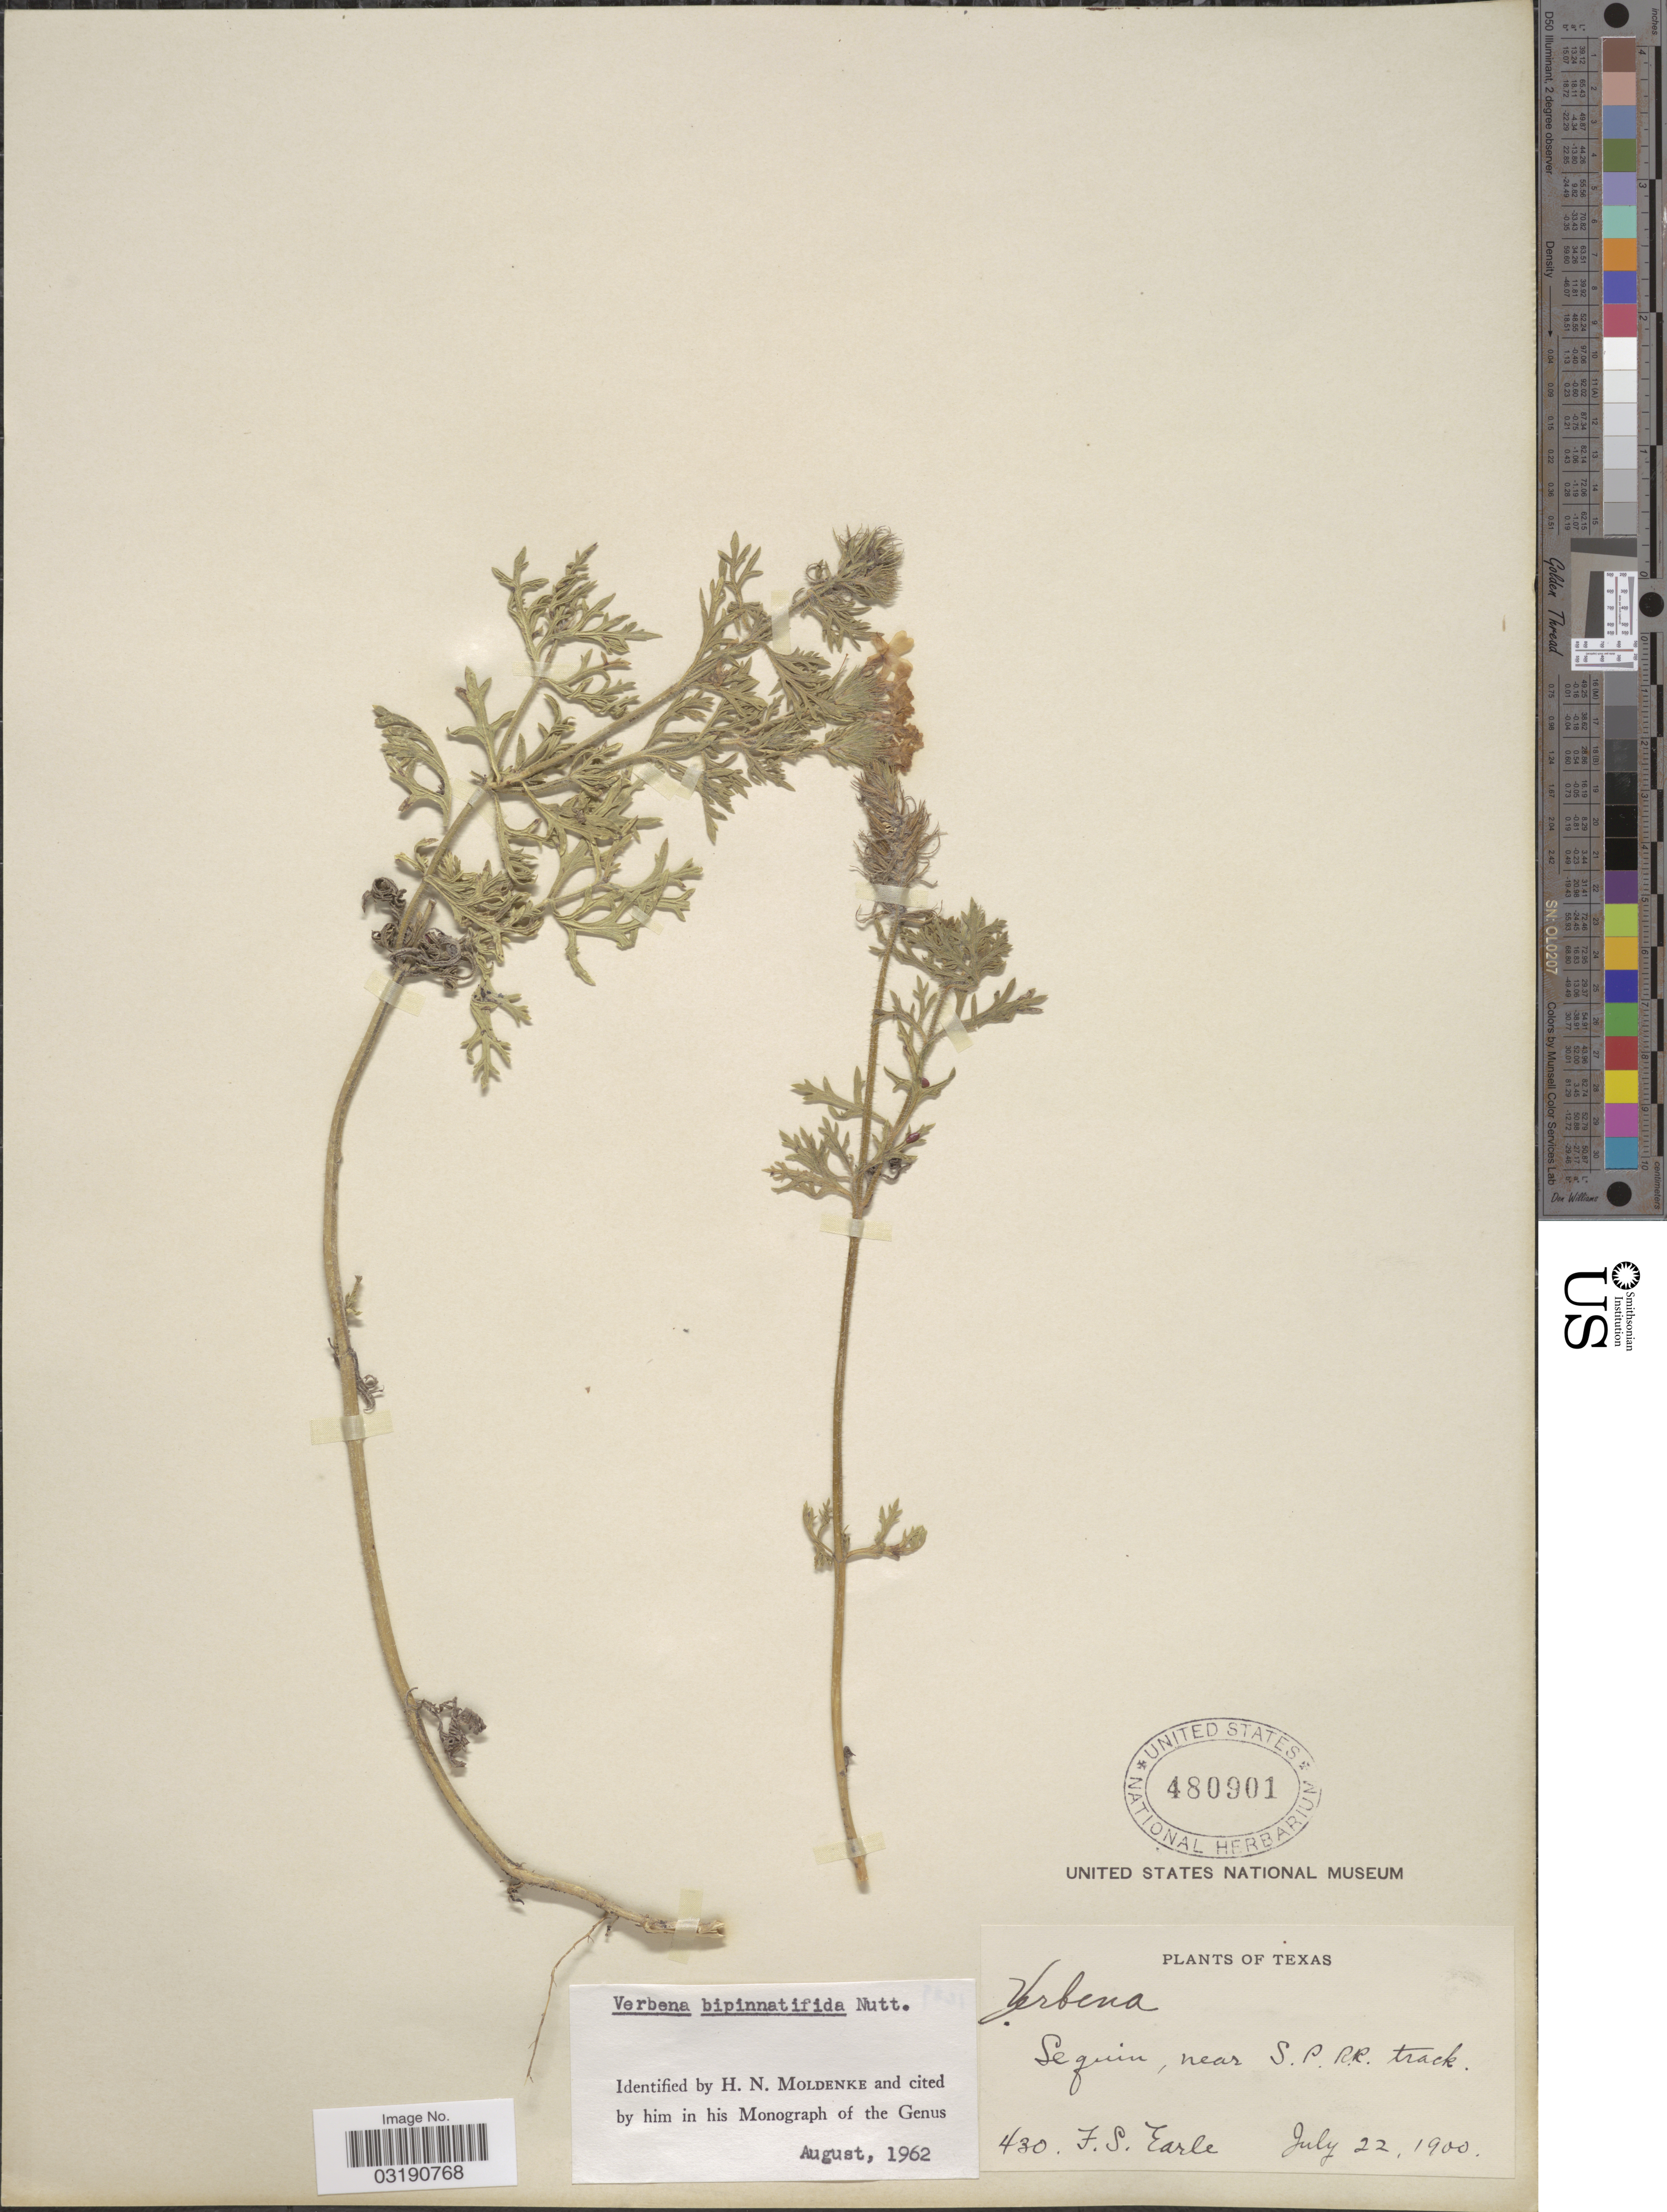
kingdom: Plantae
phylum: Tracheophyta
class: Magnoliopsida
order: Lamiales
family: Verbenaceae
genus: Verbena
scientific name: Verbena bipinnatifida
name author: (Schauer) Nutt.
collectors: F. S. Earle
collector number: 430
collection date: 1900-07-22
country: United States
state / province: Texas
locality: Sequin, near S.P. R.R. track.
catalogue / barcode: US 480901